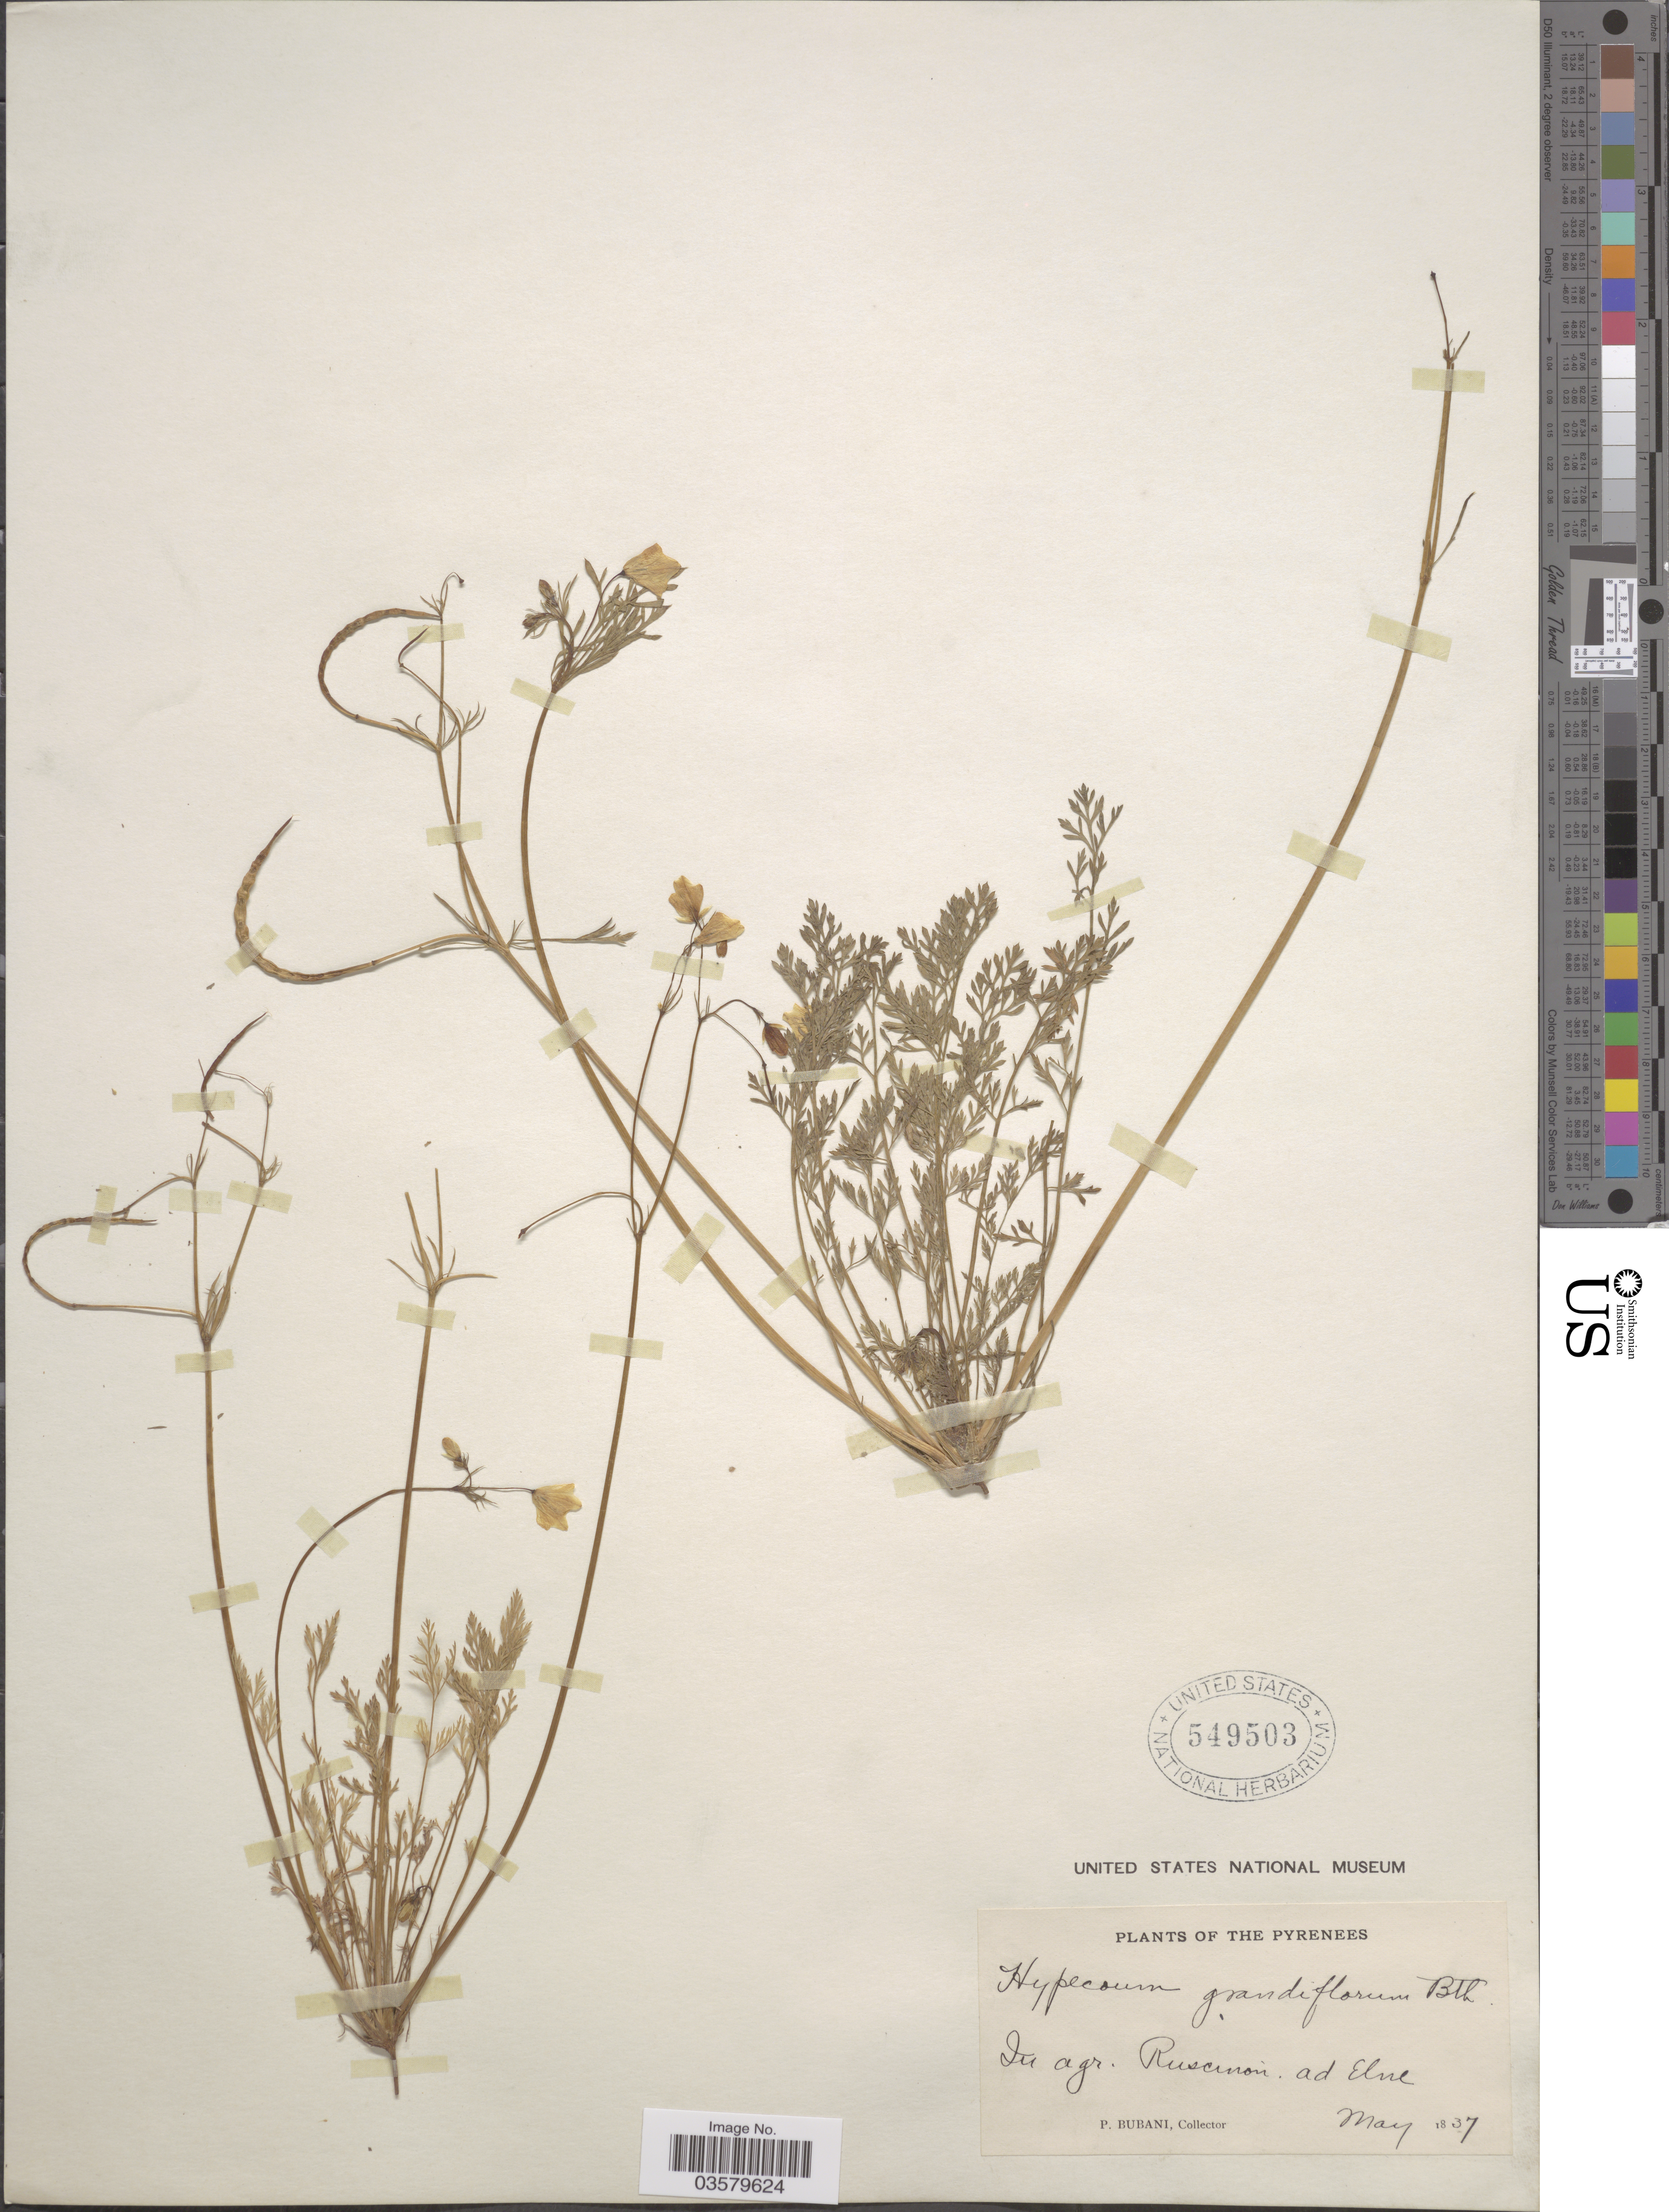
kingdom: Plantae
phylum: Tracheophyta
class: Magnoliopsida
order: Ranunculales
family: Papaveraceae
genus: Hypecoum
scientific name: Hypecoum grandiflorum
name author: Benth.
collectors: P. Bubani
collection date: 1837-05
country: France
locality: The Pyrenees. In agr. Ruscinon ad Elne.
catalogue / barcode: US 549503